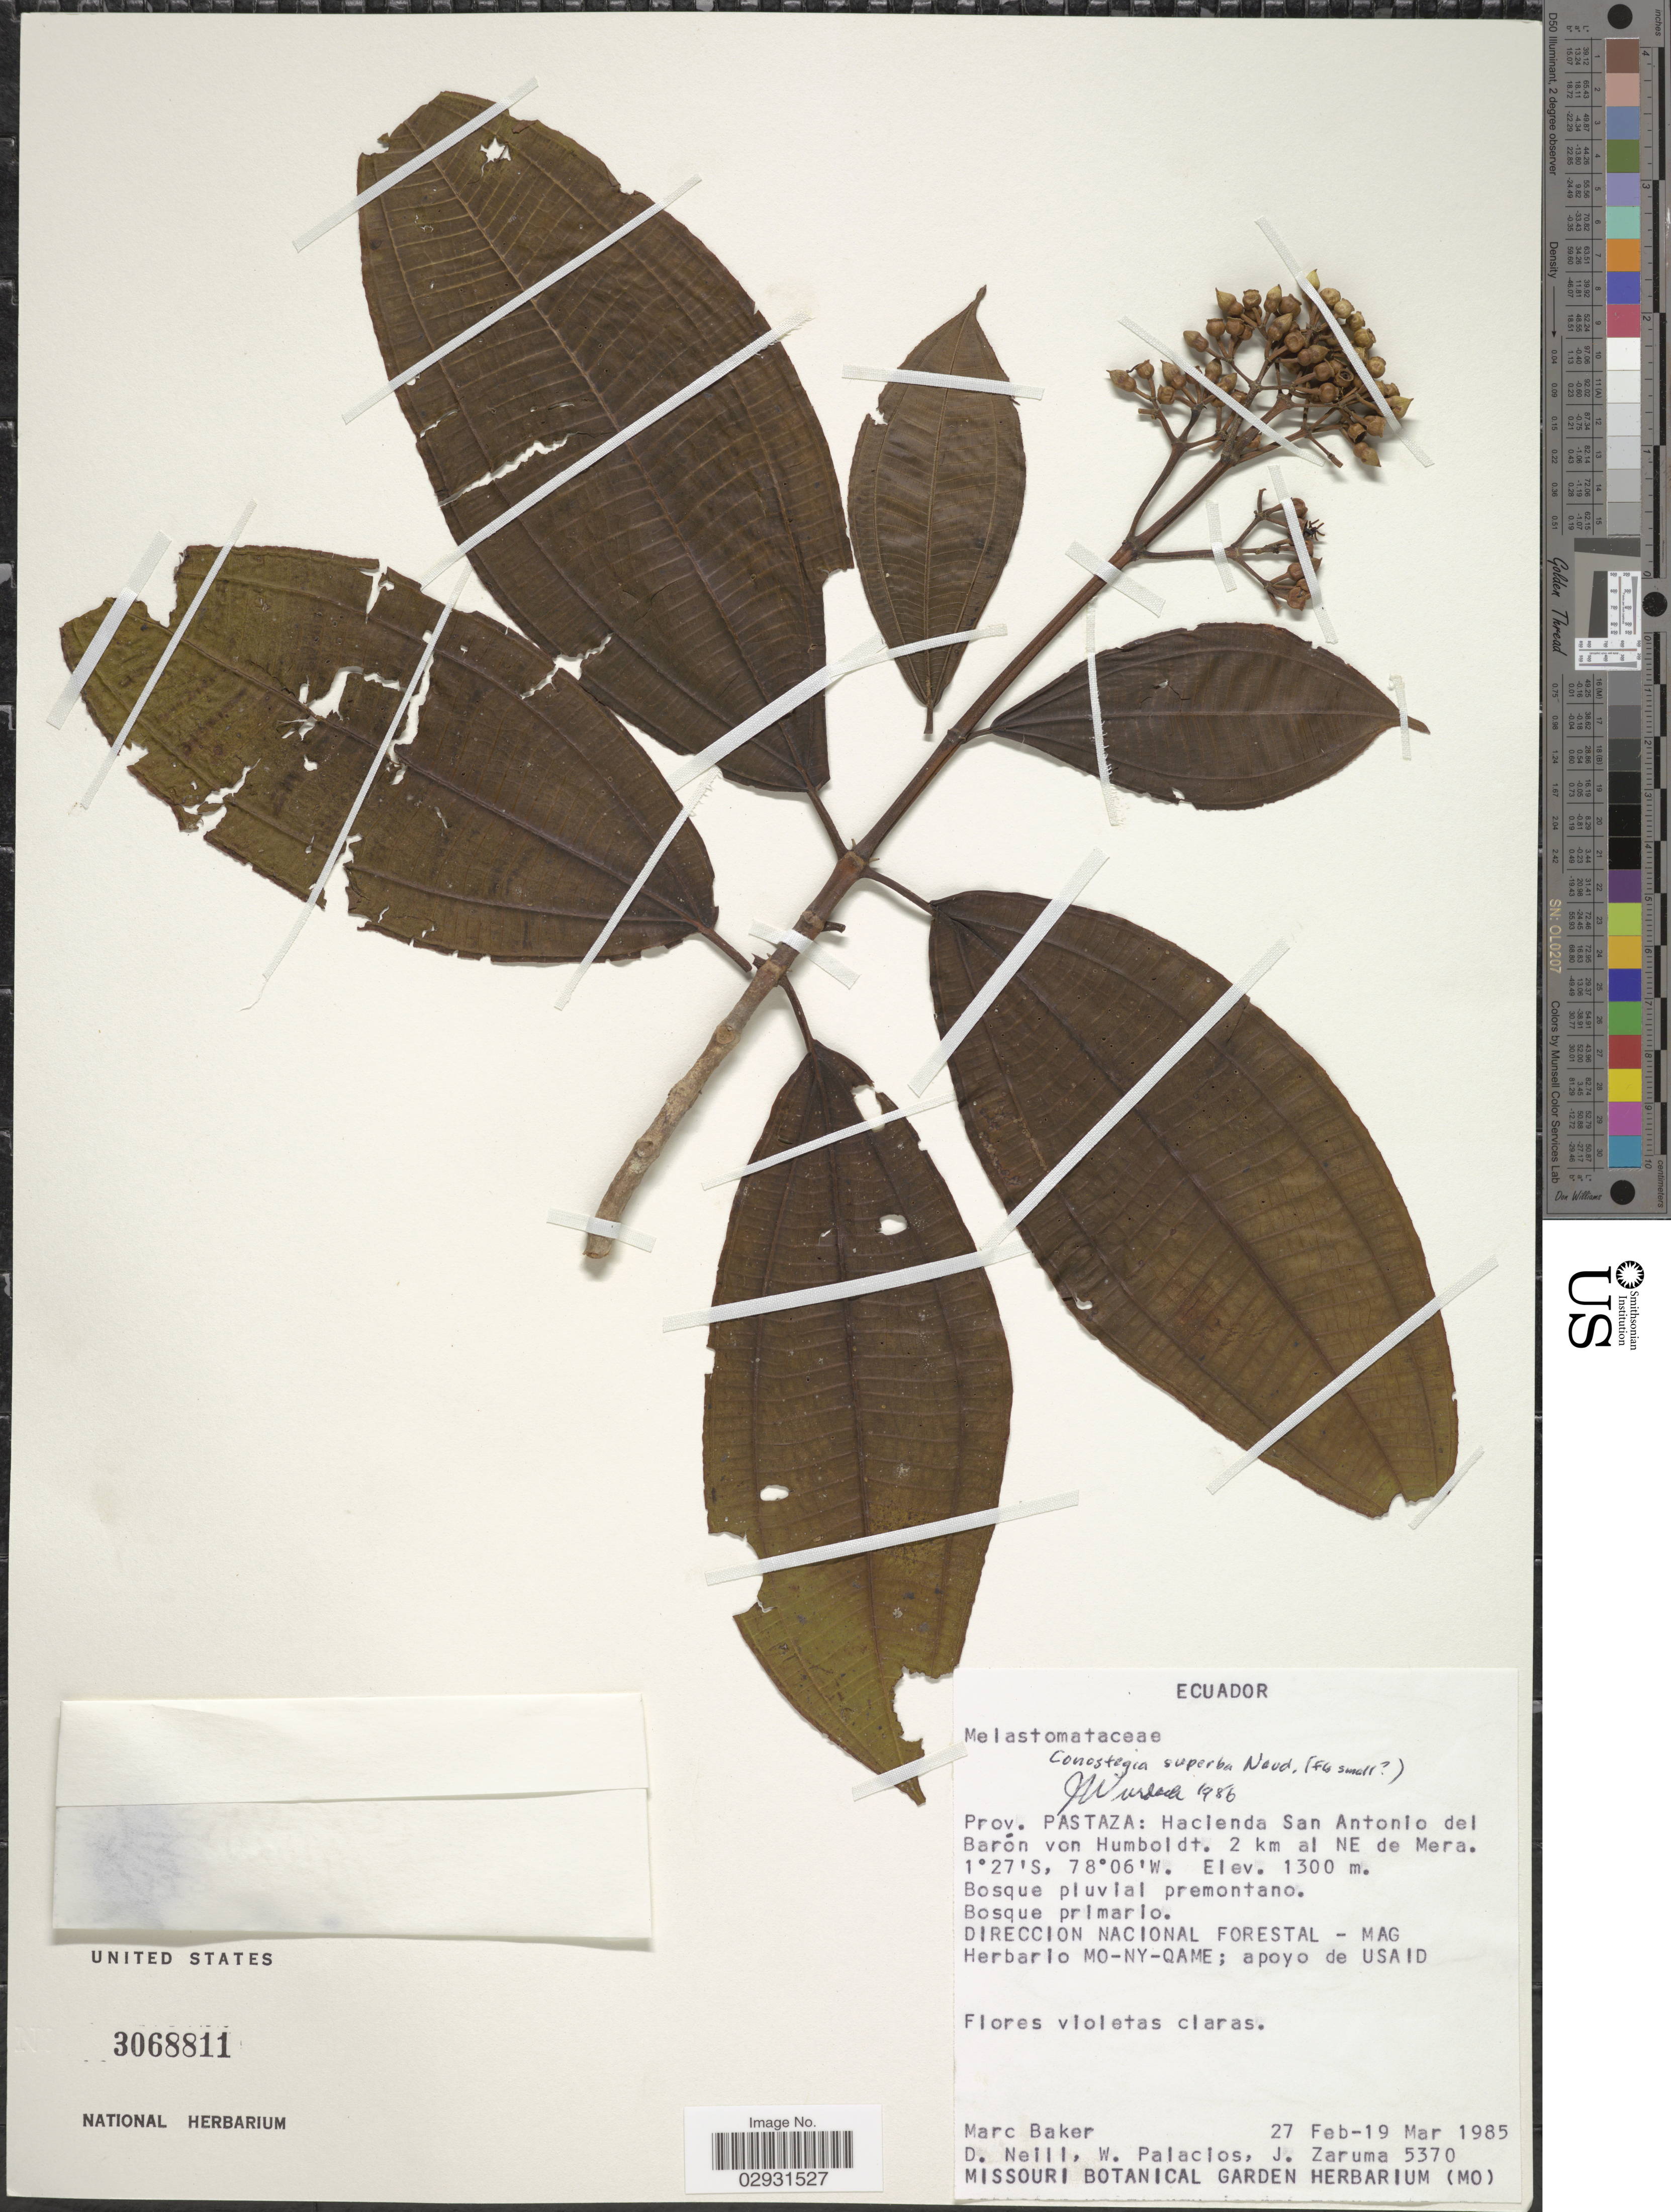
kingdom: Plantae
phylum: Tracheophyta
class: Magnoliopsida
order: Myrtales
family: Melastomataceae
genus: Conostegia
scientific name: Conostegia superba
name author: Naudin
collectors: M. A. Baker, D. Neill, W. Palacios & J. Zaruma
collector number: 5370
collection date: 1985-02-27/1985-03-19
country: Ecuador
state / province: Pastaza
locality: Hacienda San Antonio del Barón von Humboldt. 2 km al NE de Mera.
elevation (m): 1300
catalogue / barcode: US 3068811